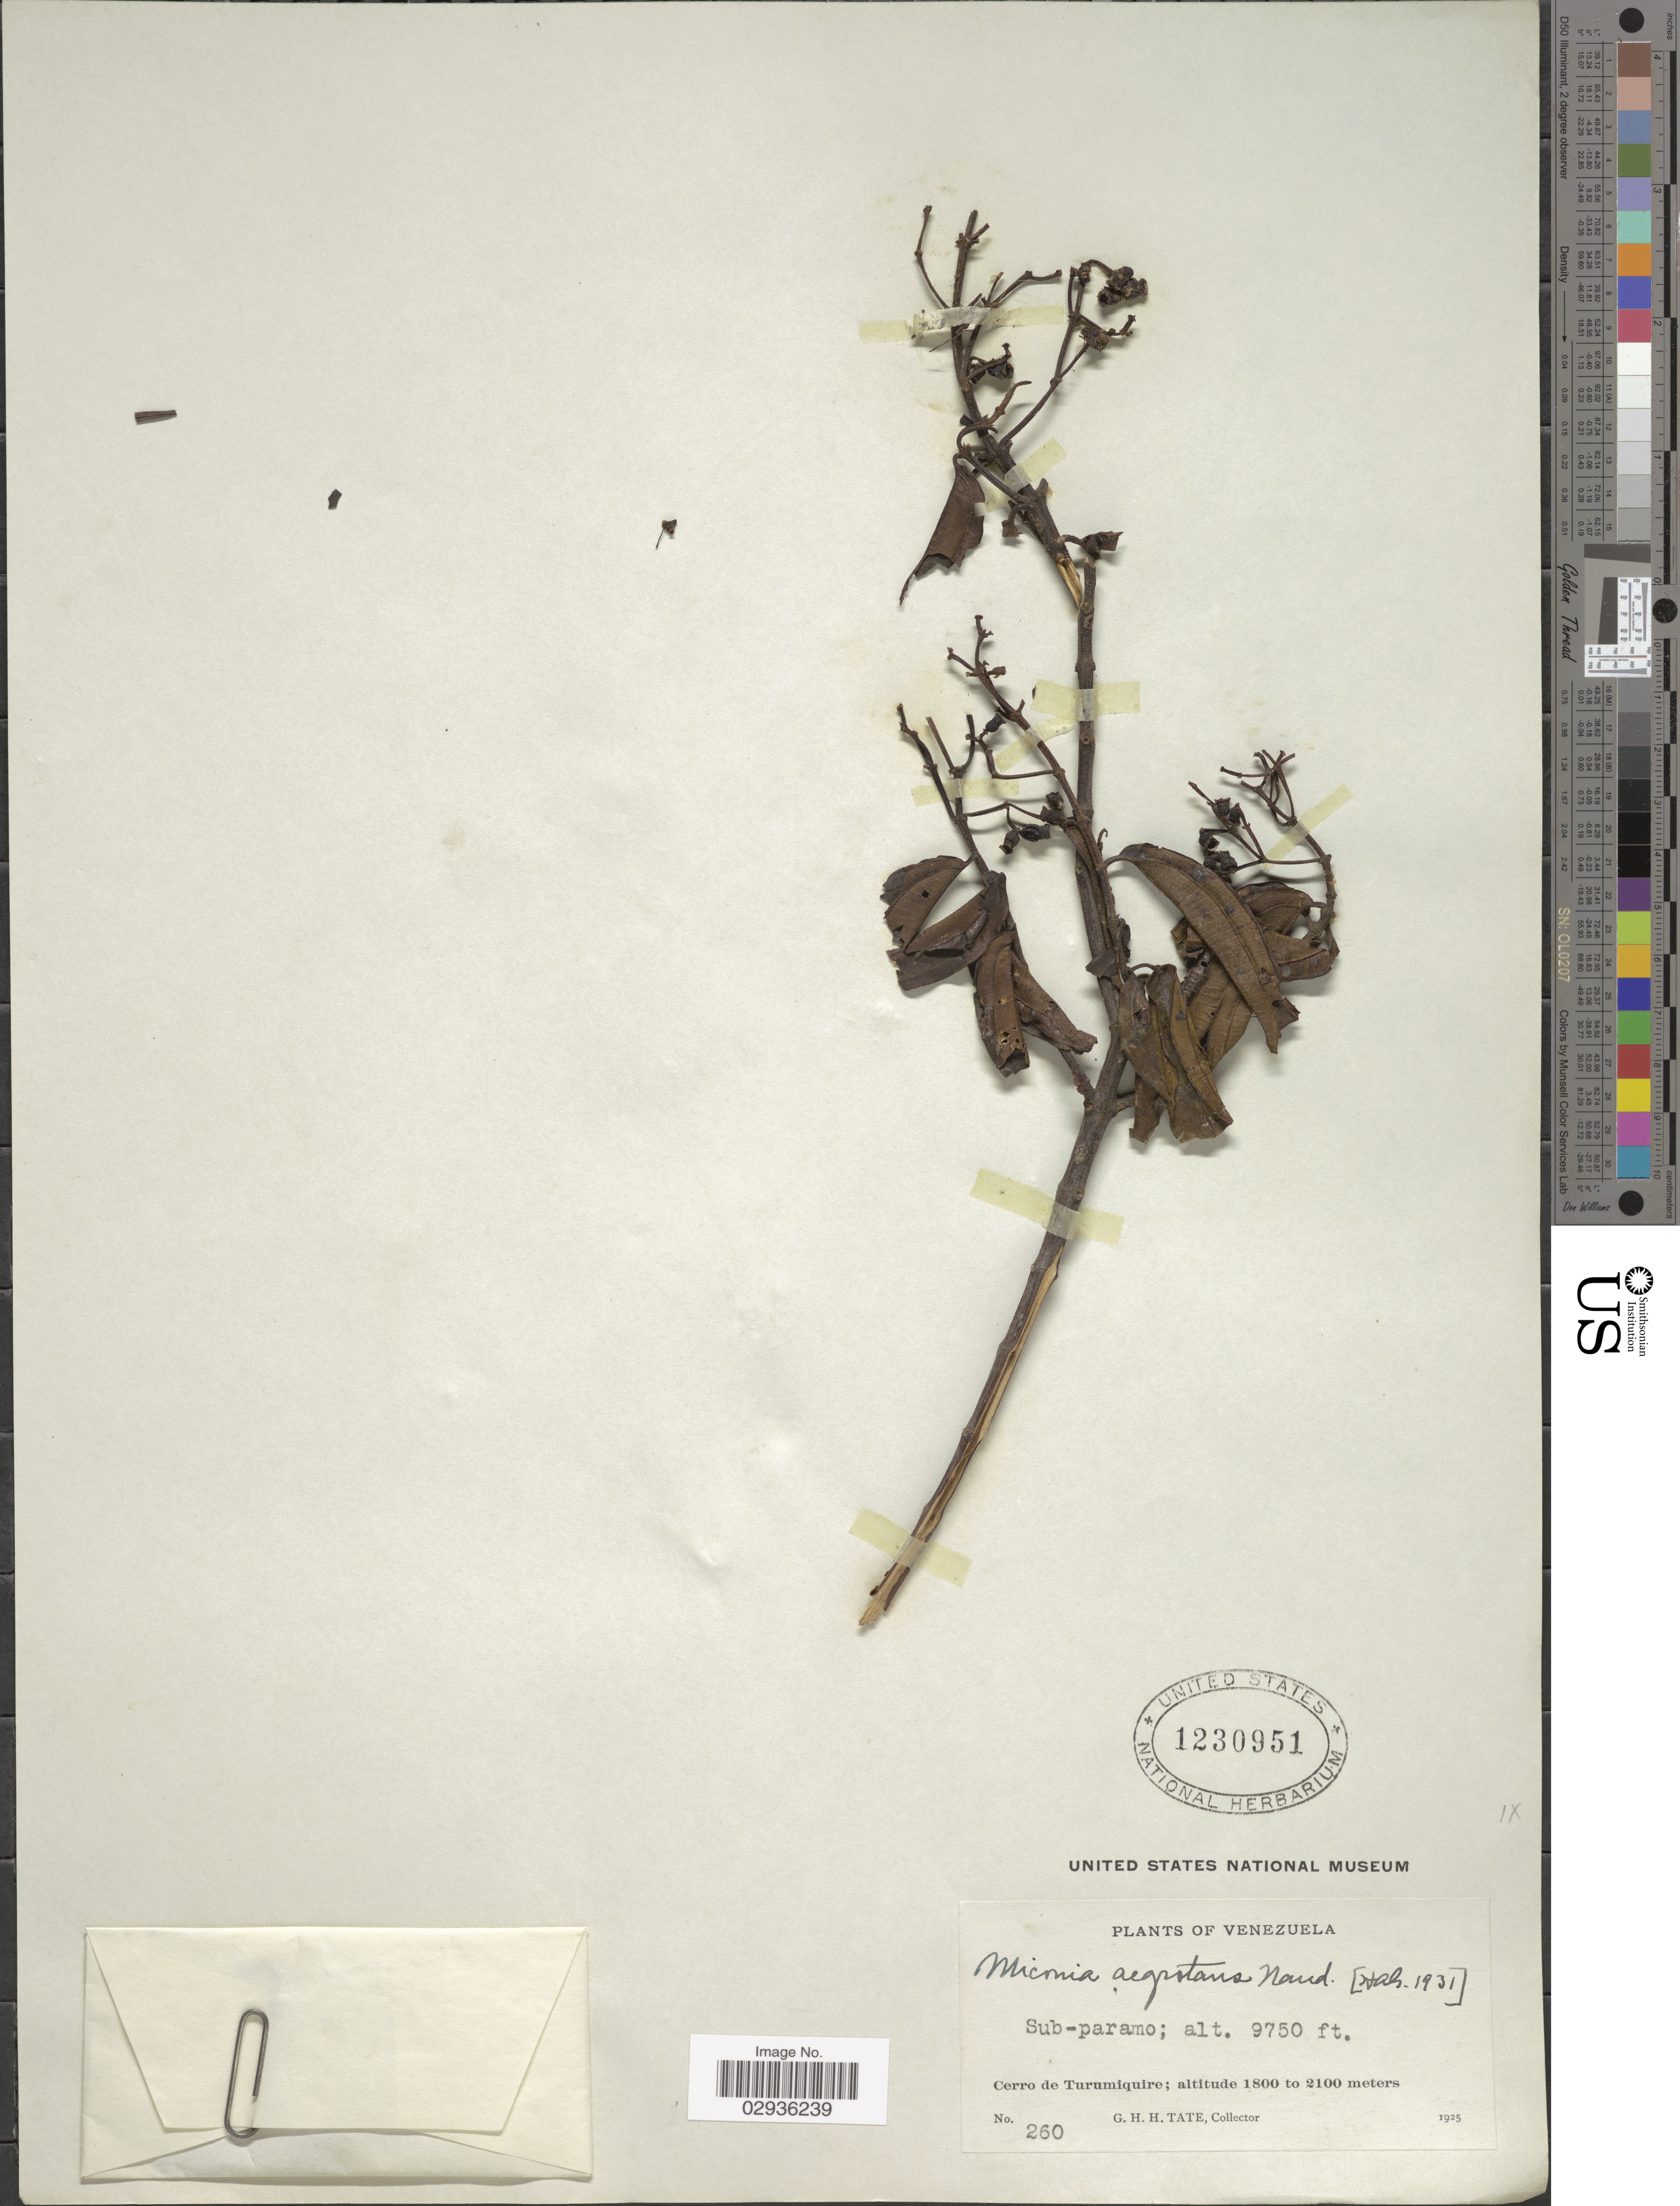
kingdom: Plantae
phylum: Tracheophyta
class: Magnoliopsida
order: Myrtales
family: Melastomataceae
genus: Miconia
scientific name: Miconia arbutifolia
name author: Naudin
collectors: G. Tate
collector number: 260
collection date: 1925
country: Venezuela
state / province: Sucre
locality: Sub-paramo. Cerro de Turumiquire.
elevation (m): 2972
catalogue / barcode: US 1230951